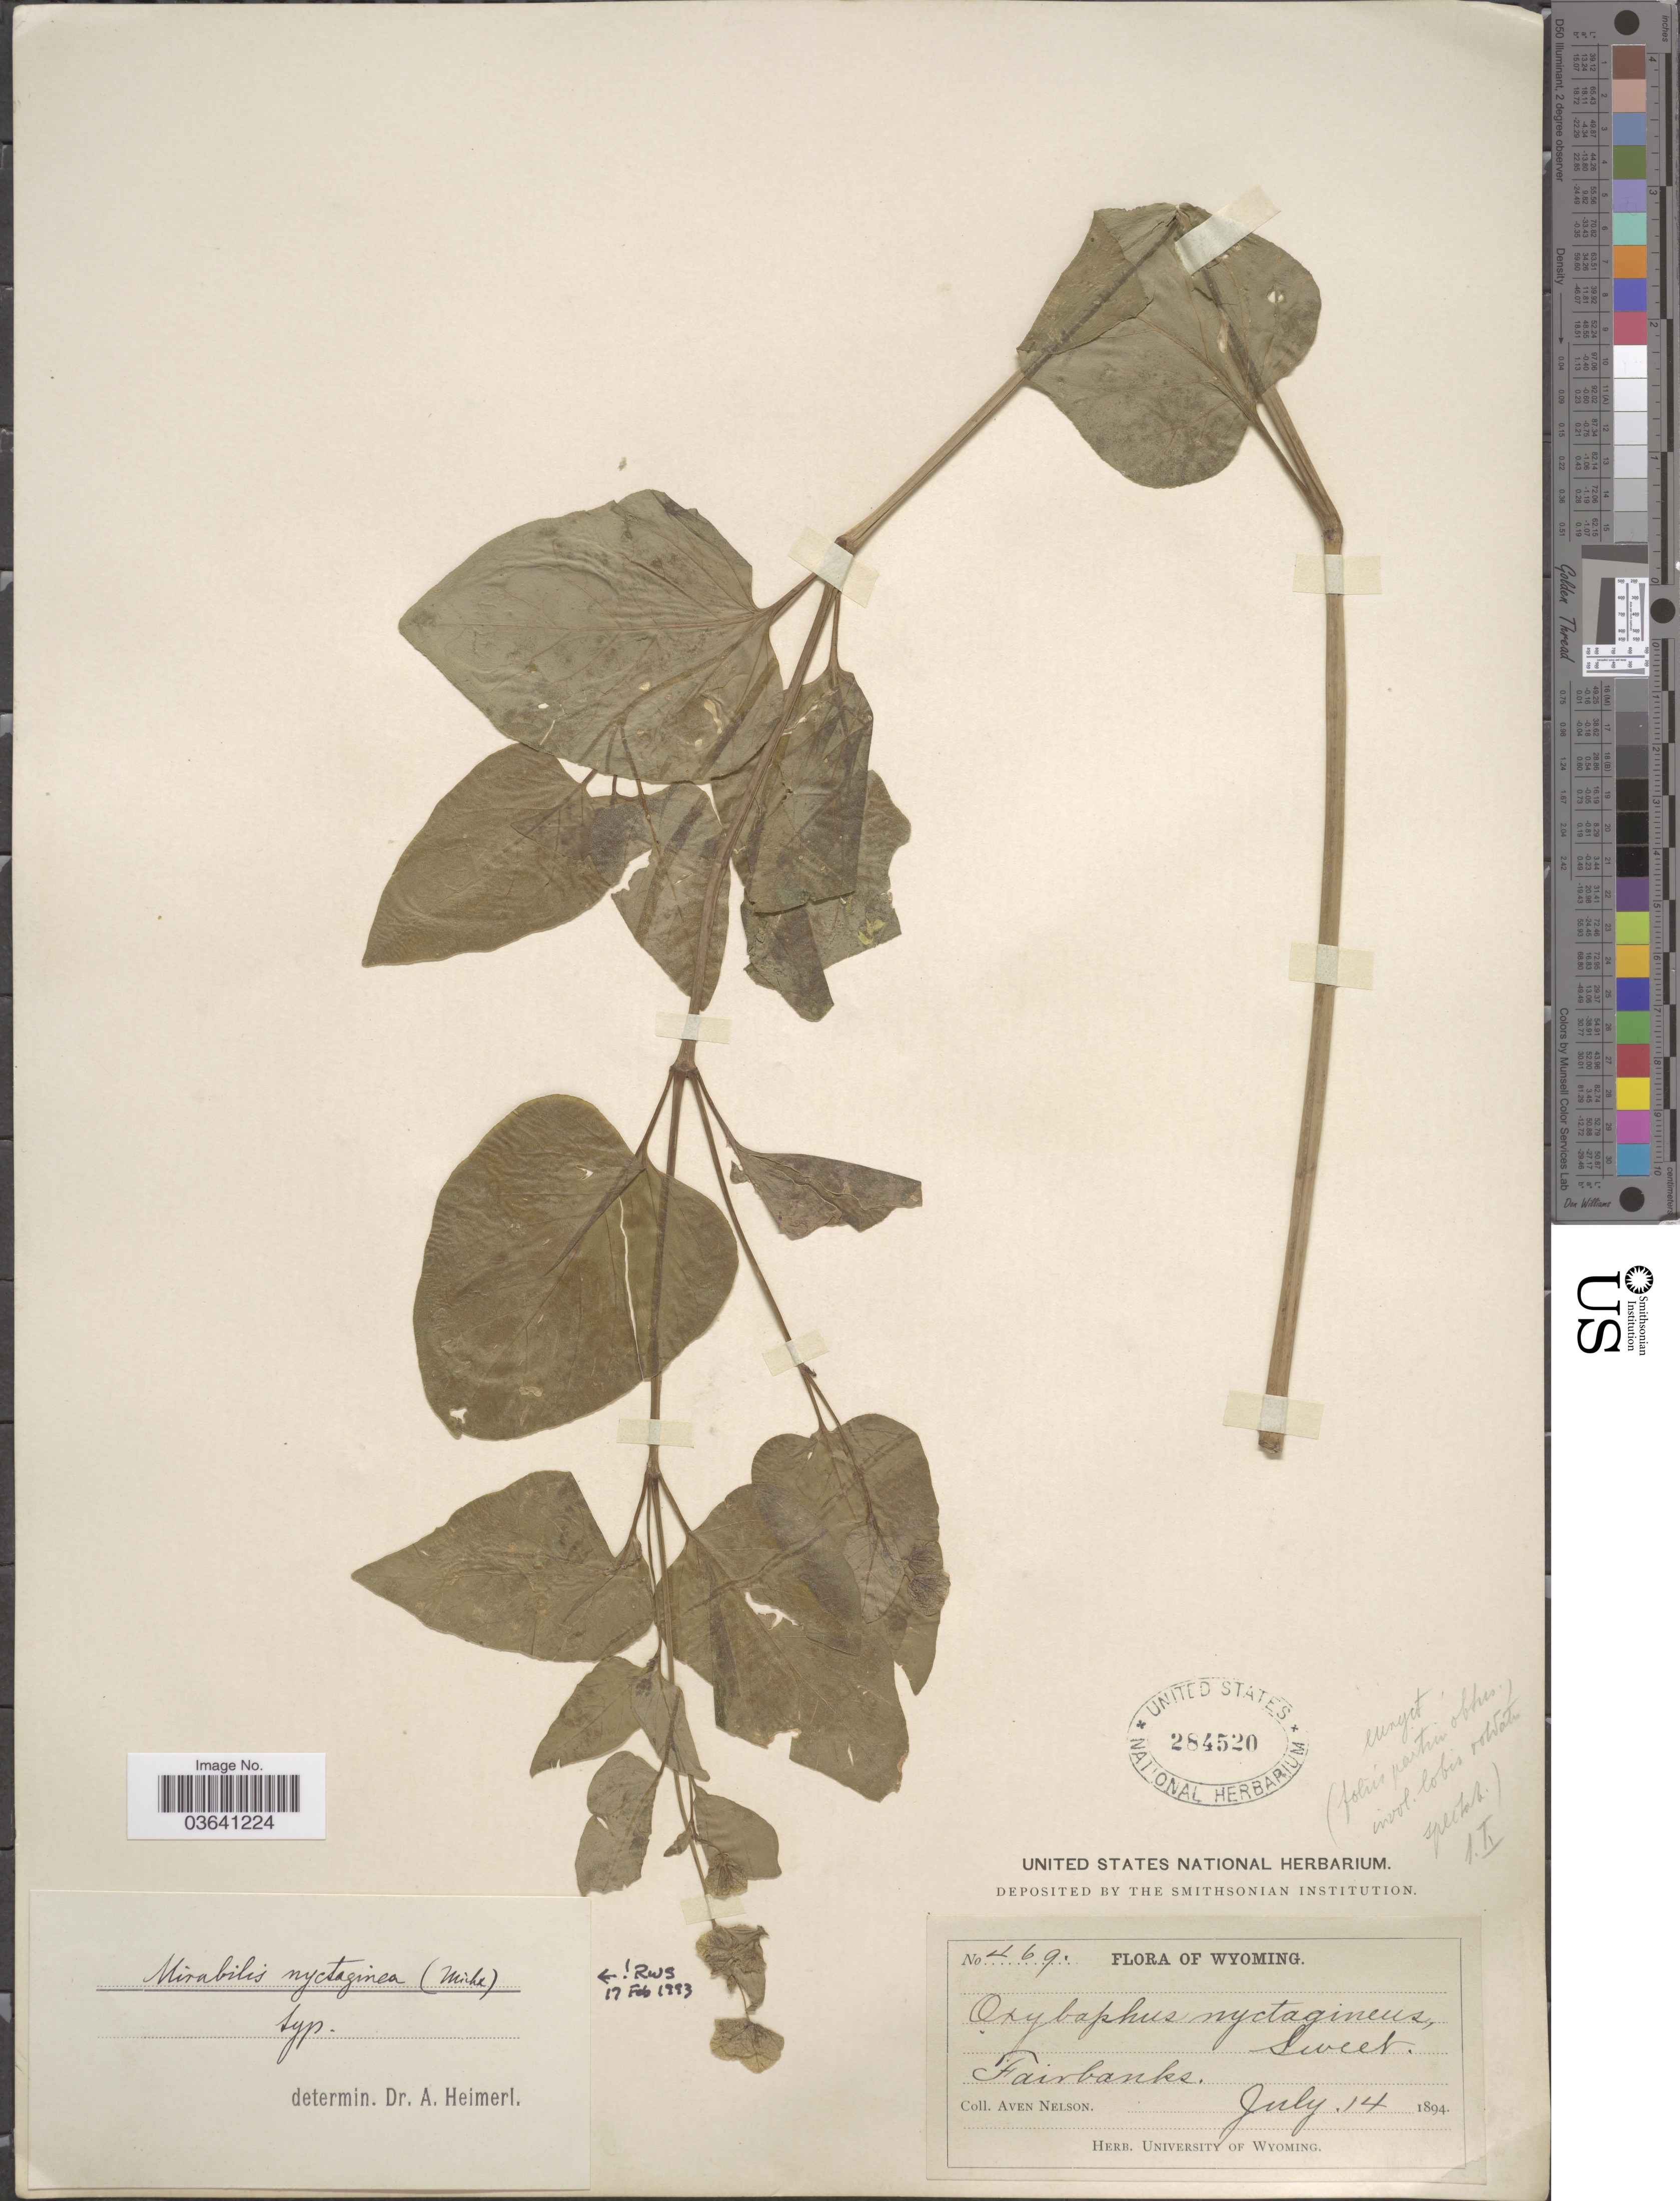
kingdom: Plantae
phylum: Tracheophyta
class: Magnoliopsida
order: Caryophyllales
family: Nyctaginaceae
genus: Mirabilis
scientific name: Mirabilis nyctaginea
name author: (Michx.) MacMill.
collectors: A. Nelson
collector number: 469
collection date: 1894-07-14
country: United States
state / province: Wyoming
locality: Fairbanks.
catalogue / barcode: US 284520